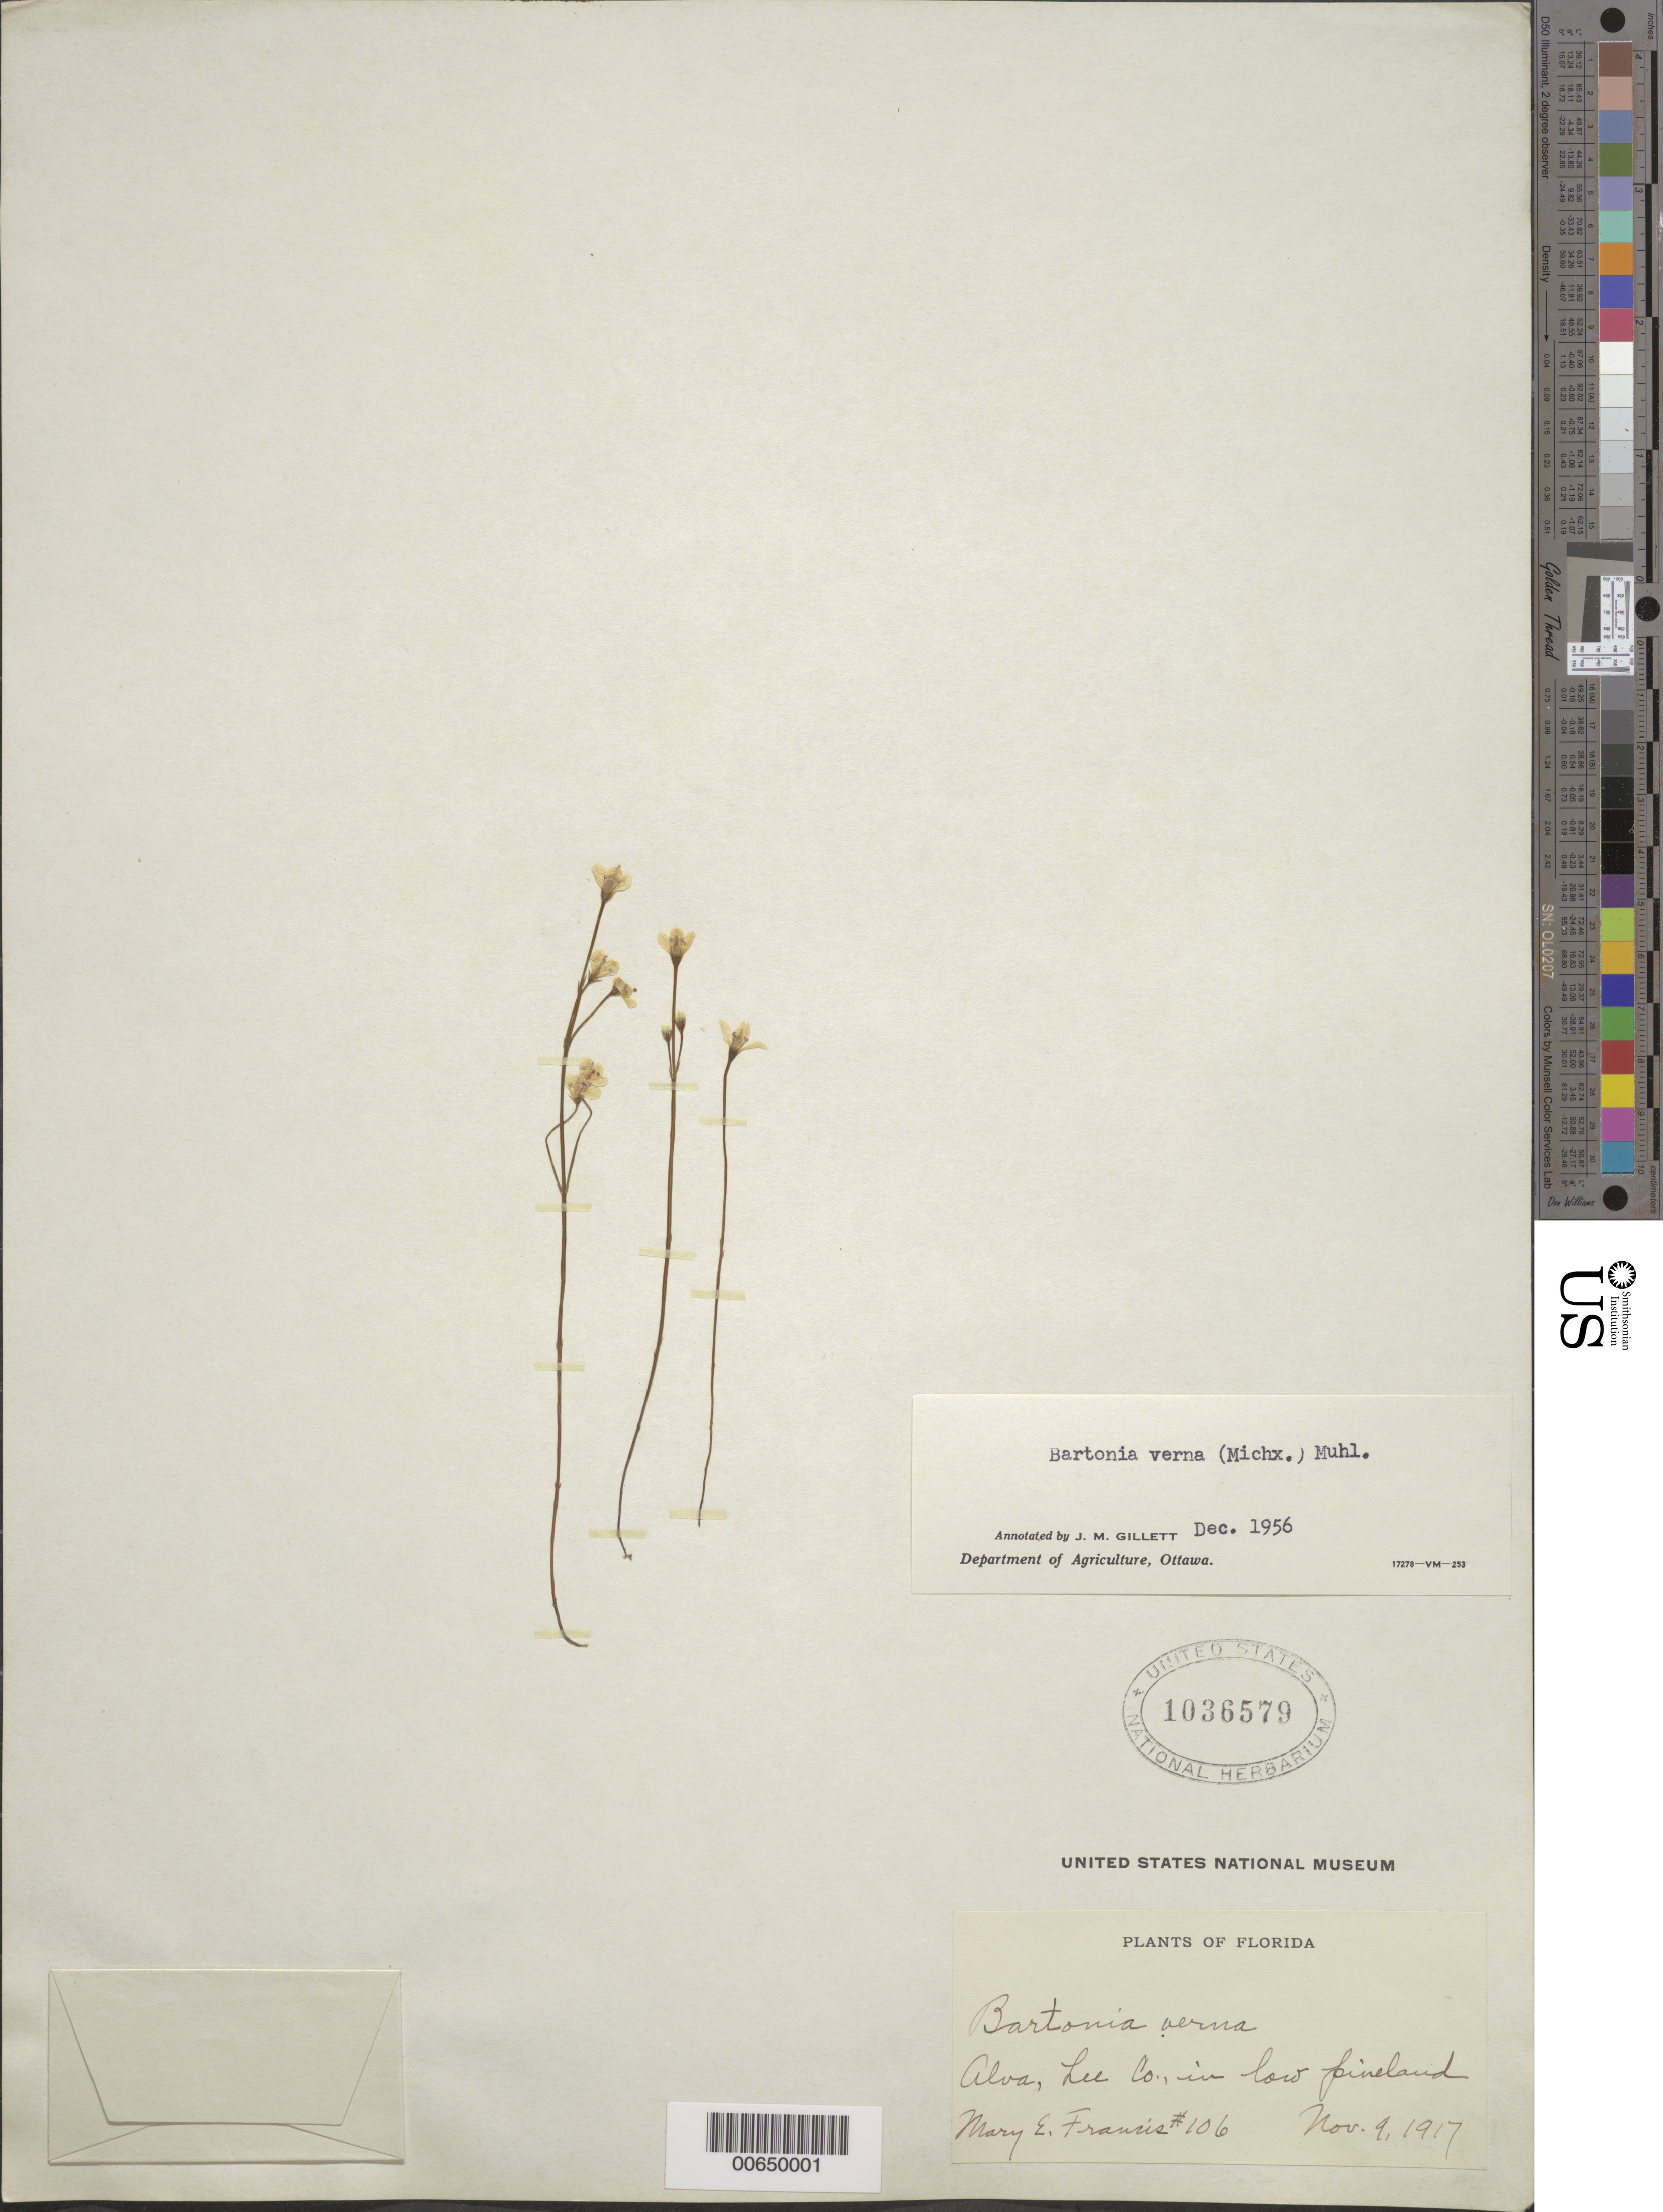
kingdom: Plantae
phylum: Tracheophyta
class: Magnoliopsida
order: Gentianales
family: Gentianaceae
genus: Bartonia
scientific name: Bartonia verna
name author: Muhl. ex A. Gray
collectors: M. E. Francis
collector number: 106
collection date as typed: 11 Sep 1917 to 09 Nov 1917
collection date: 1917-09-11/1917-11-09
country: United States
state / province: Florida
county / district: Lee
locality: Alva.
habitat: In low pineland.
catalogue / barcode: US 1036579